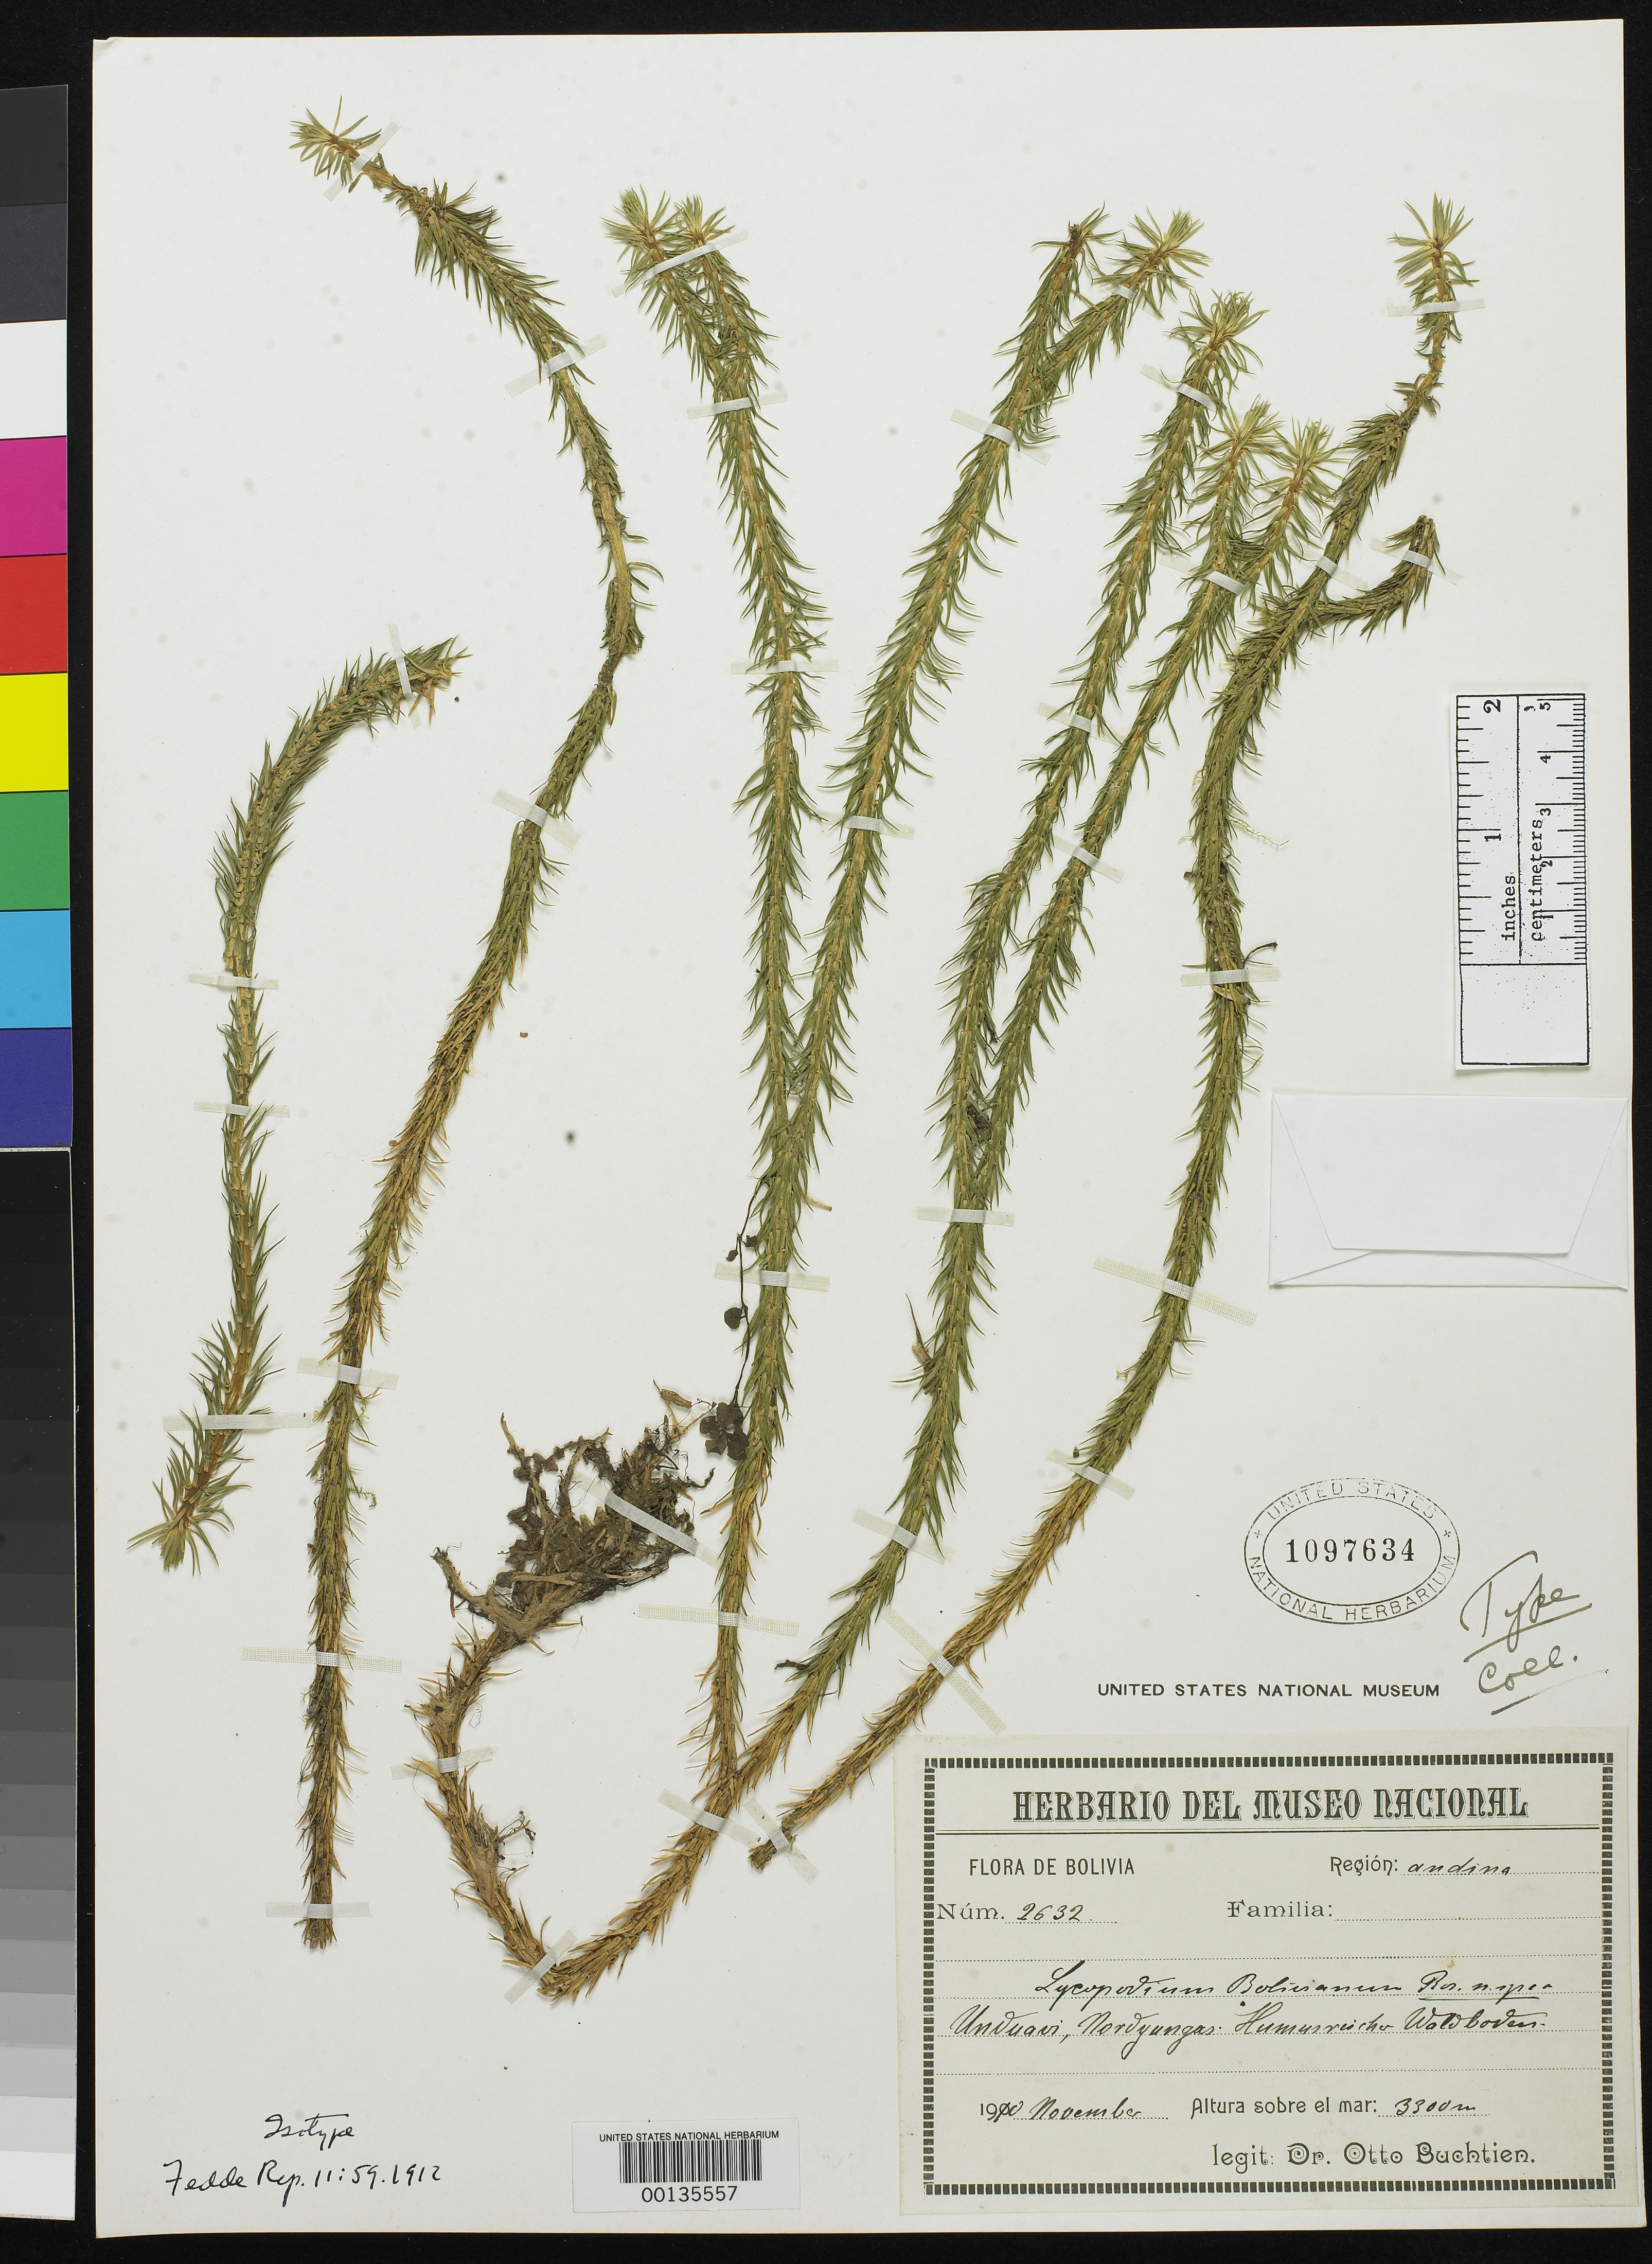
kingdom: Plantae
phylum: Tracheophyta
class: Lycopodiopsida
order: Lycopodiales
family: Lycopodiaceae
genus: Lycopodium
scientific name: Lycopodium bolivianum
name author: Rosenst.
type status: Isotype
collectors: O. Buchtien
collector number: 2632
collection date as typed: Nov 1910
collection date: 1910-11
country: Bolivia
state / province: La Paz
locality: Yungas, Unduavi.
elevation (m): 3300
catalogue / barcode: US 1097634